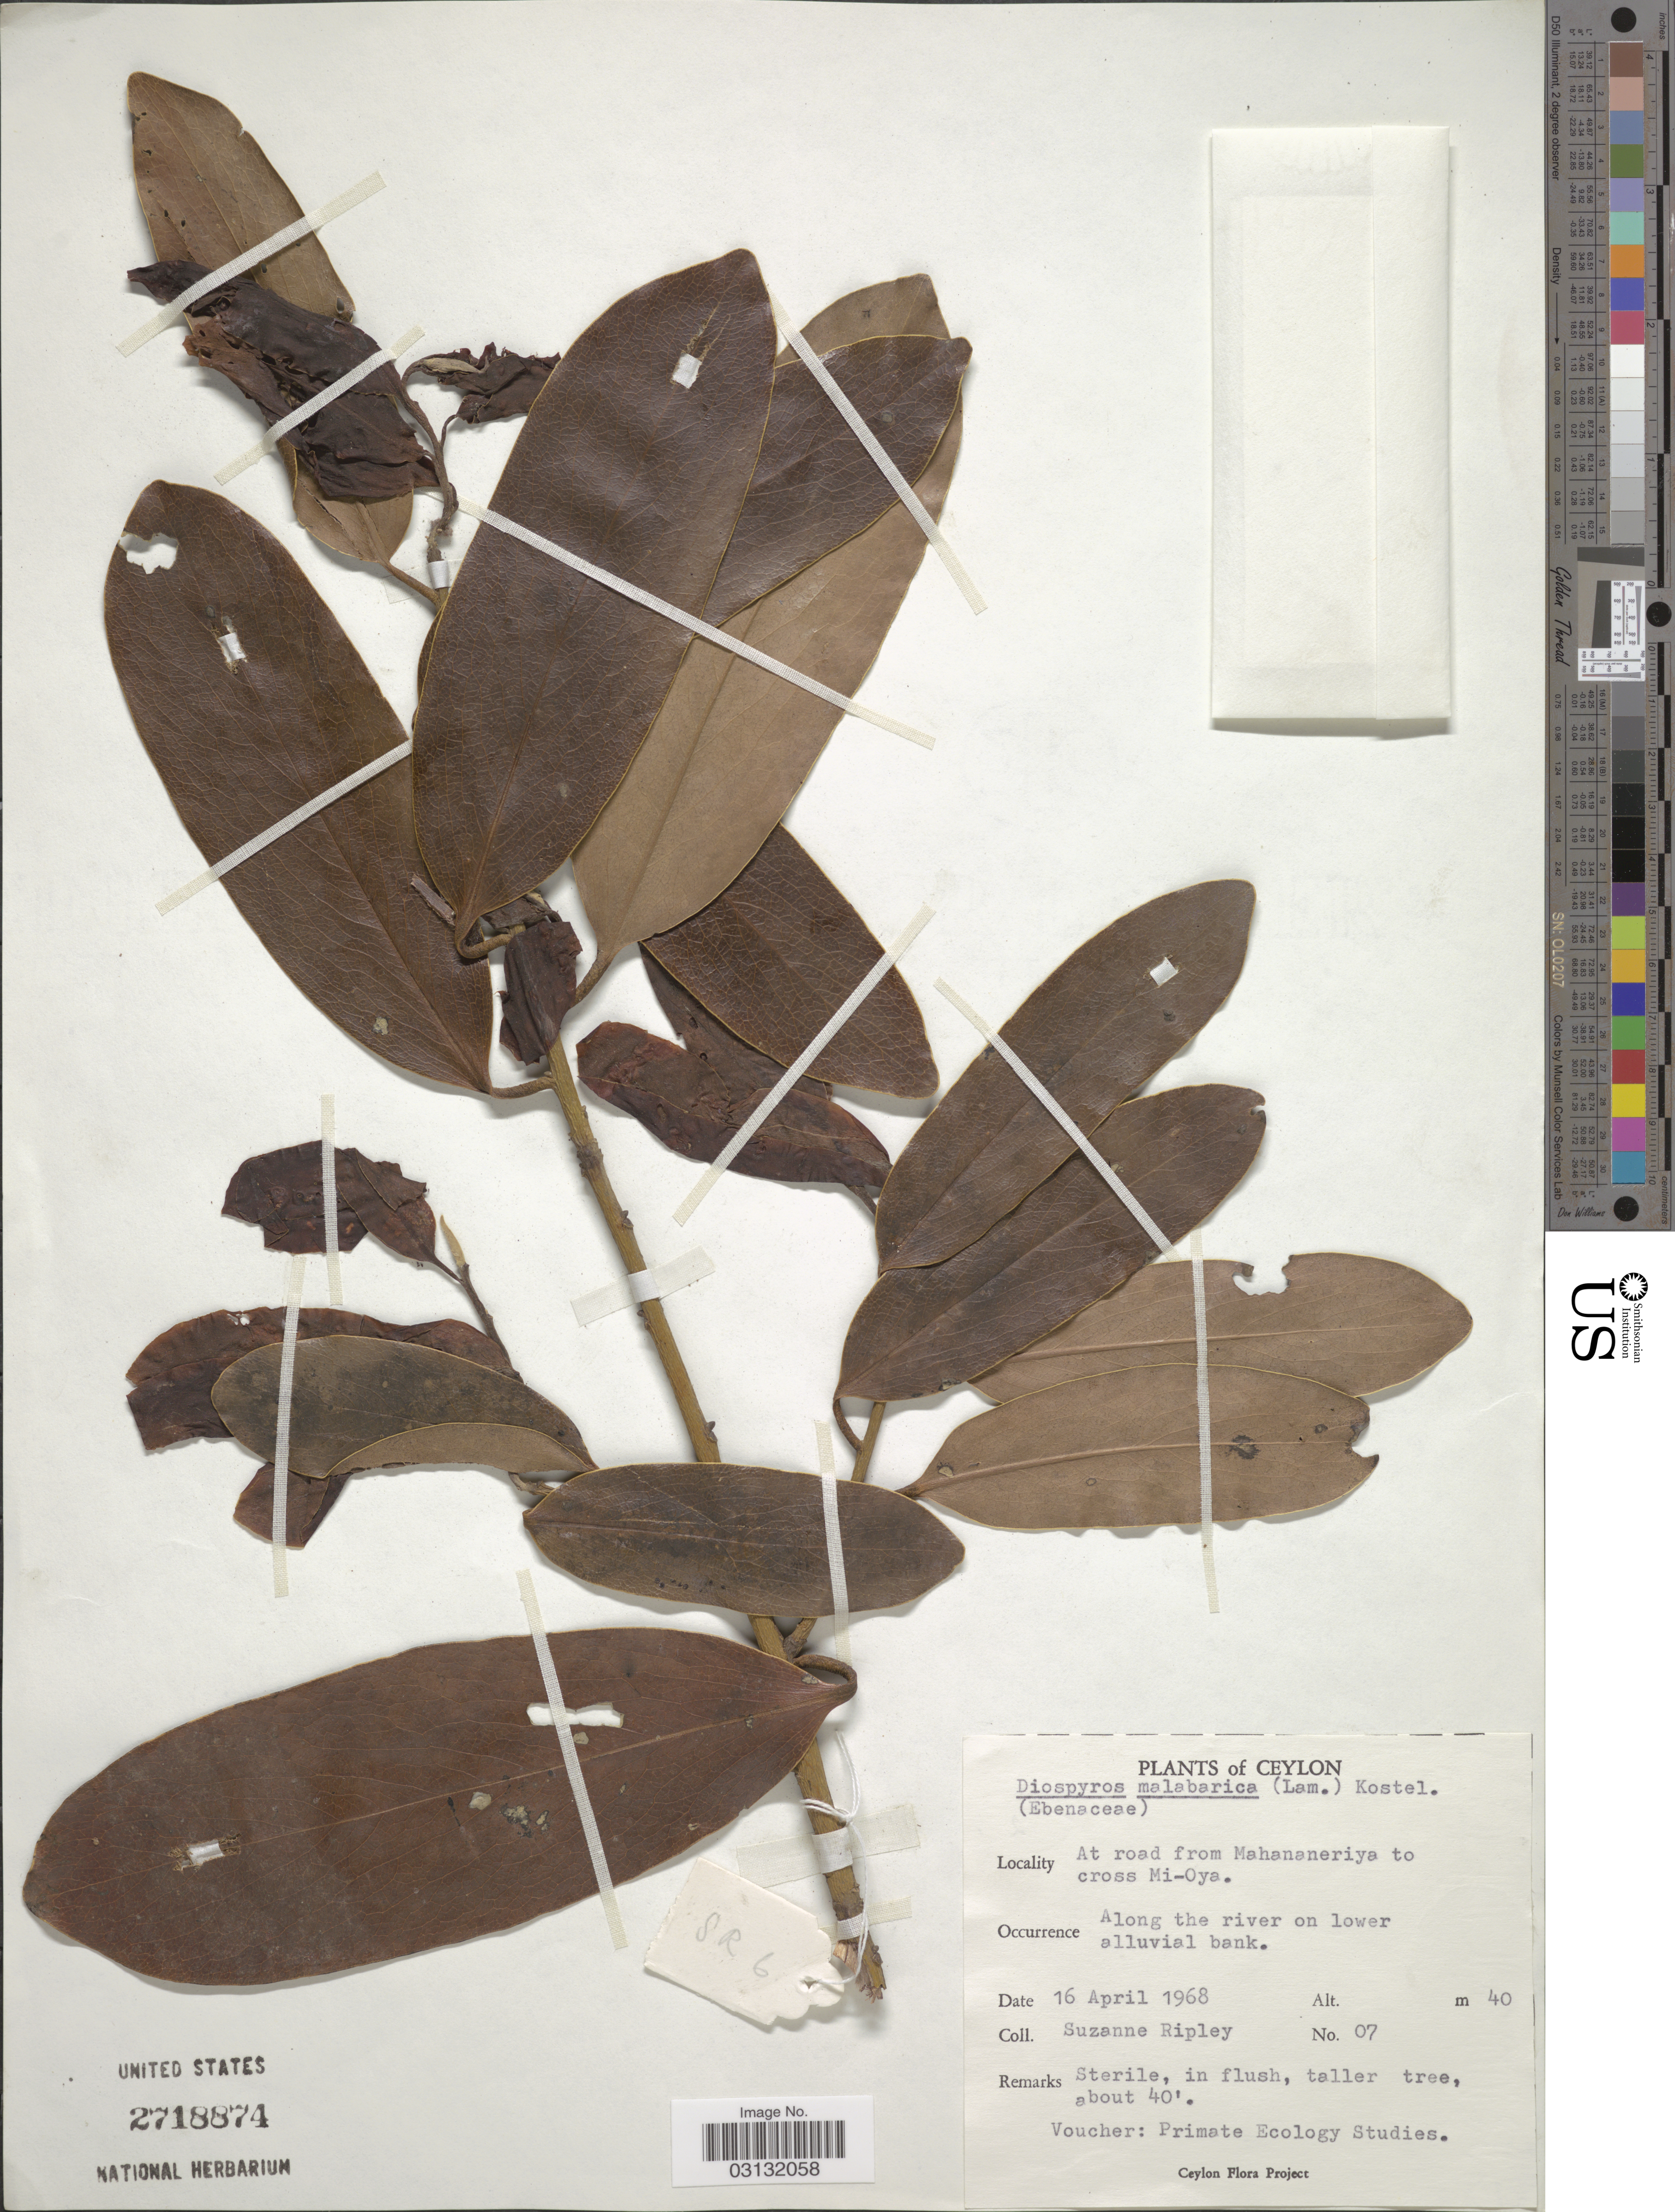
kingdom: Plantae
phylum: Tracheophyta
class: Magnoliopsida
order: Ericales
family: Ebenaceae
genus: Diospyros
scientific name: Diospyros malabarica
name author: (Desr.) Kostel.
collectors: S. Ripley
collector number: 07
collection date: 1968-04-16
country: Sri Lanka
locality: Ceylon, At road from Mahananeriya to cross Mi-Oya, Along the river on lower alluvial bank.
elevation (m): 40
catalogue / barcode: US 2718874